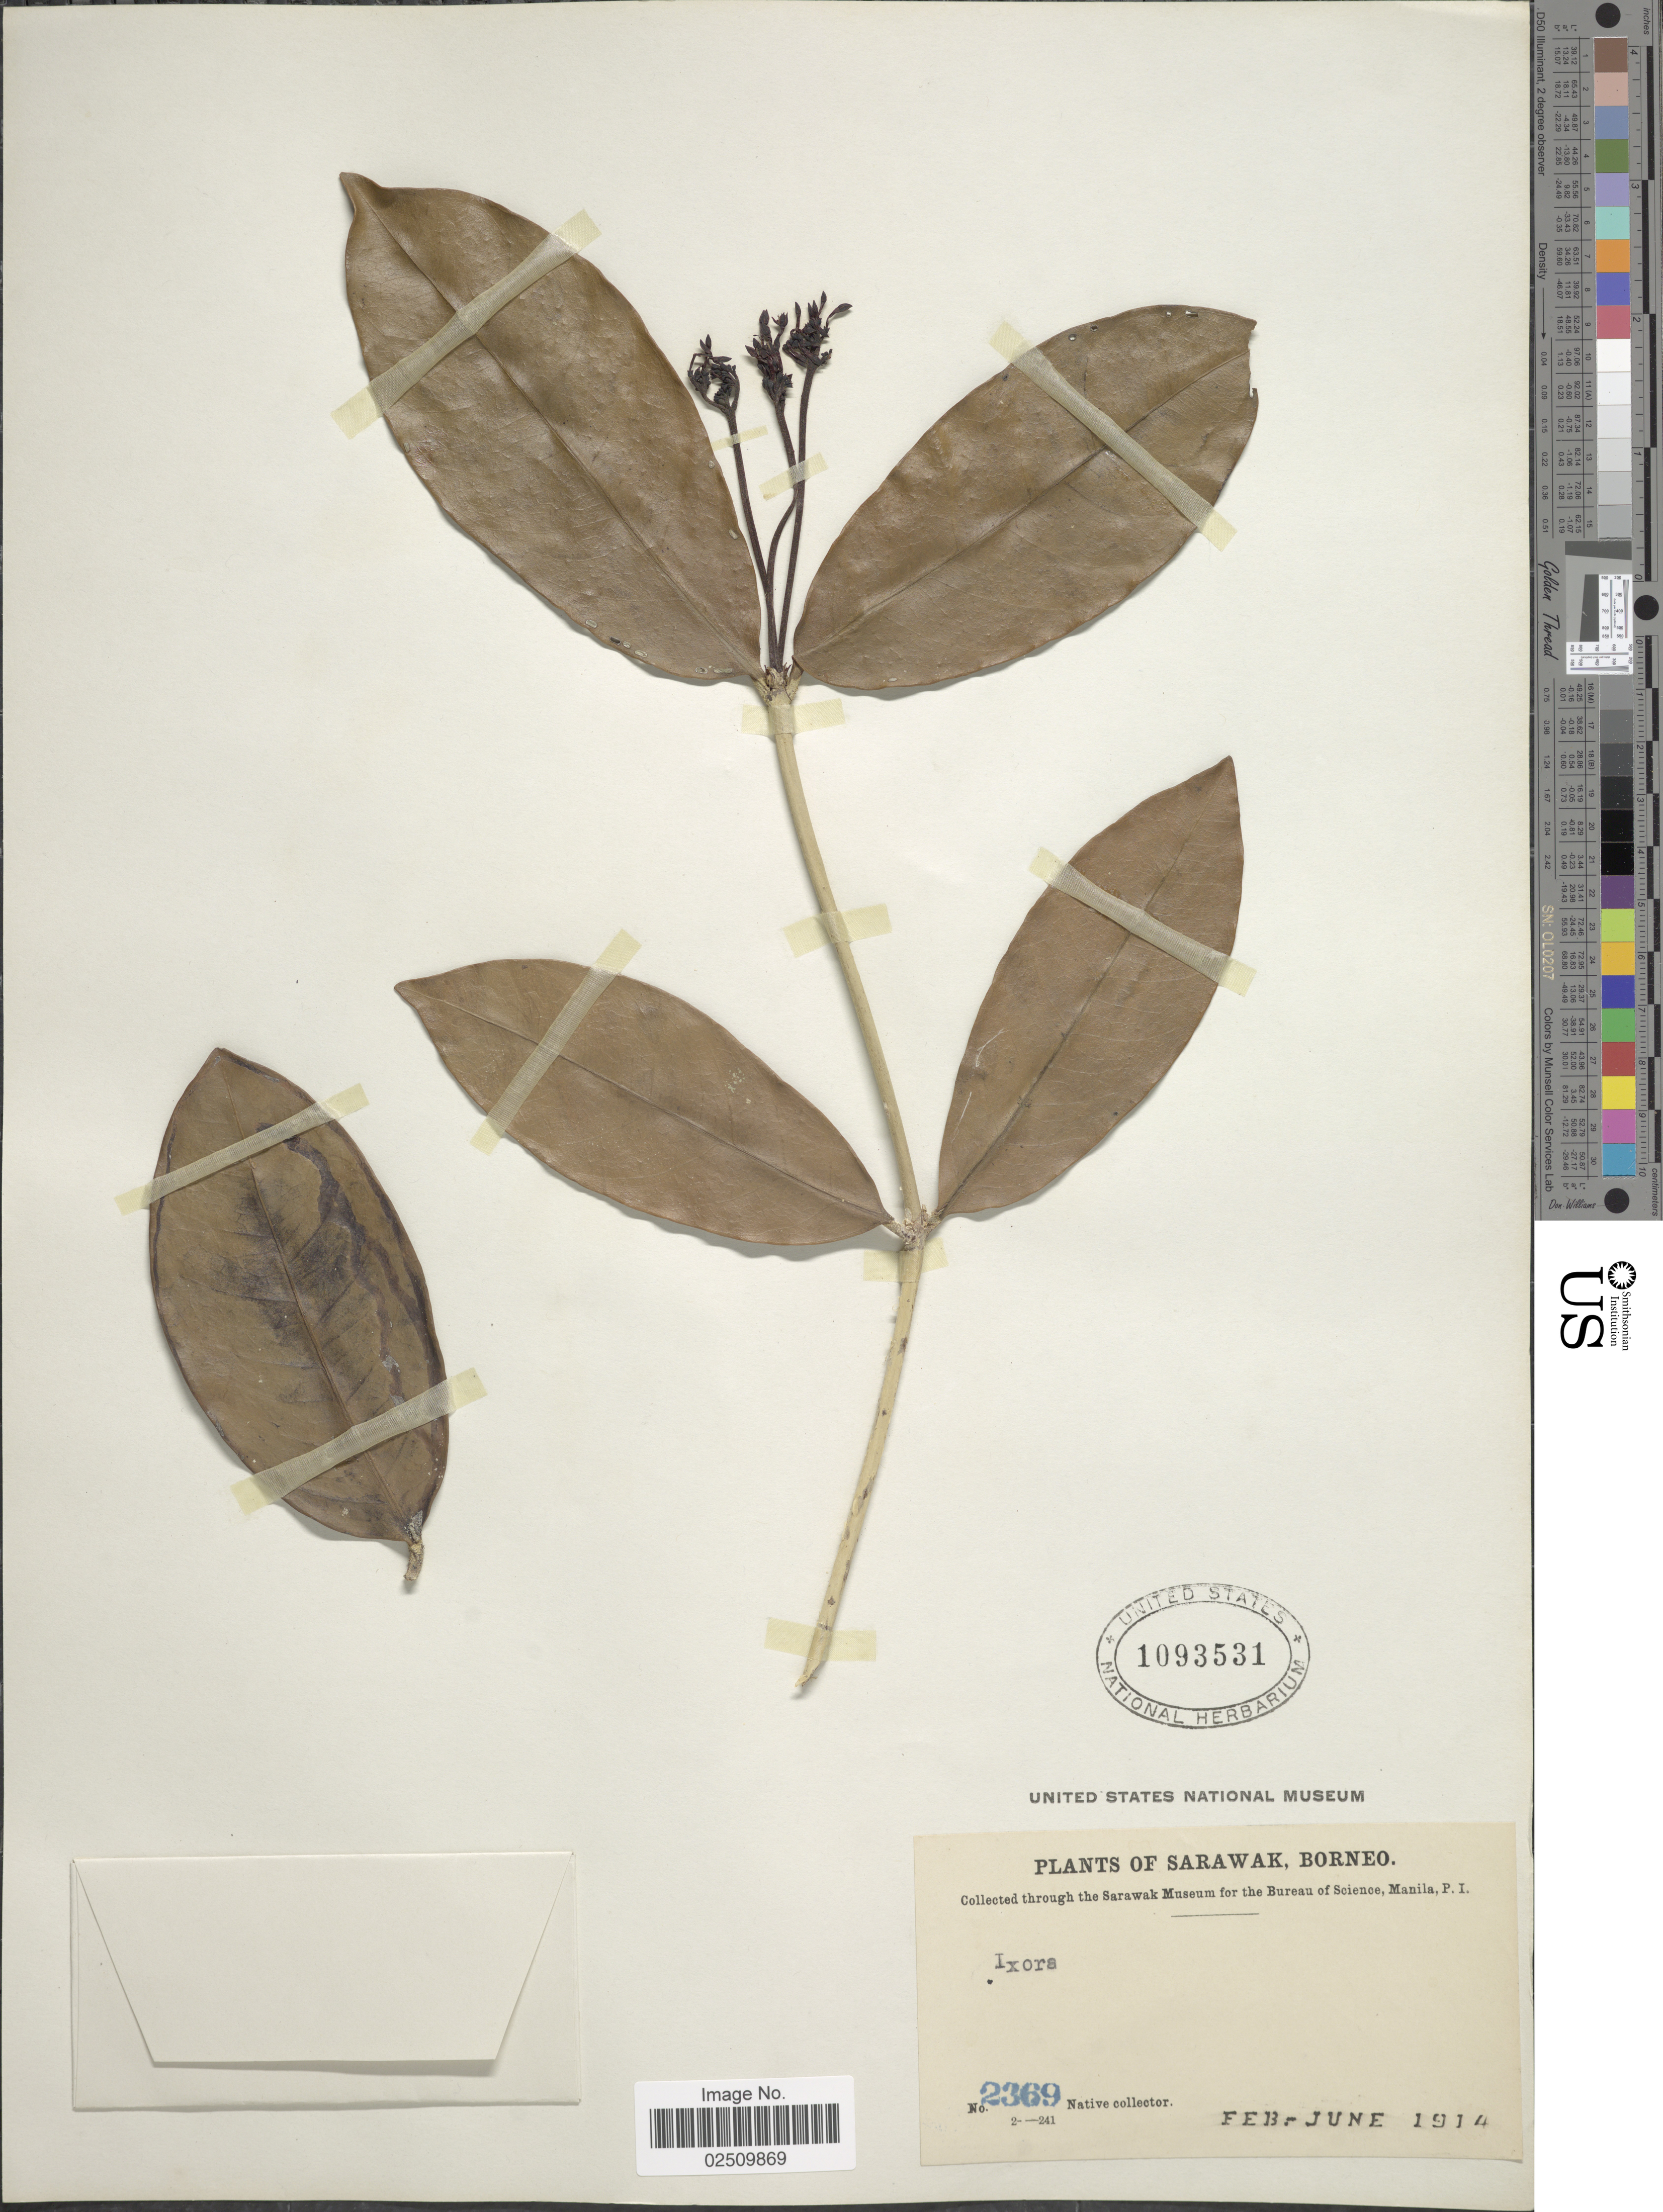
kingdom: Plantae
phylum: Tracheophyta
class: Magnoliopsida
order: Gentianales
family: Rubiaceae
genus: Ixora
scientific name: Ixora sp.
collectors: Native collector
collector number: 2369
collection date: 1914-02/1914-06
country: Malaysia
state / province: Sarawak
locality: Borneo.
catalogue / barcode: US 1093531